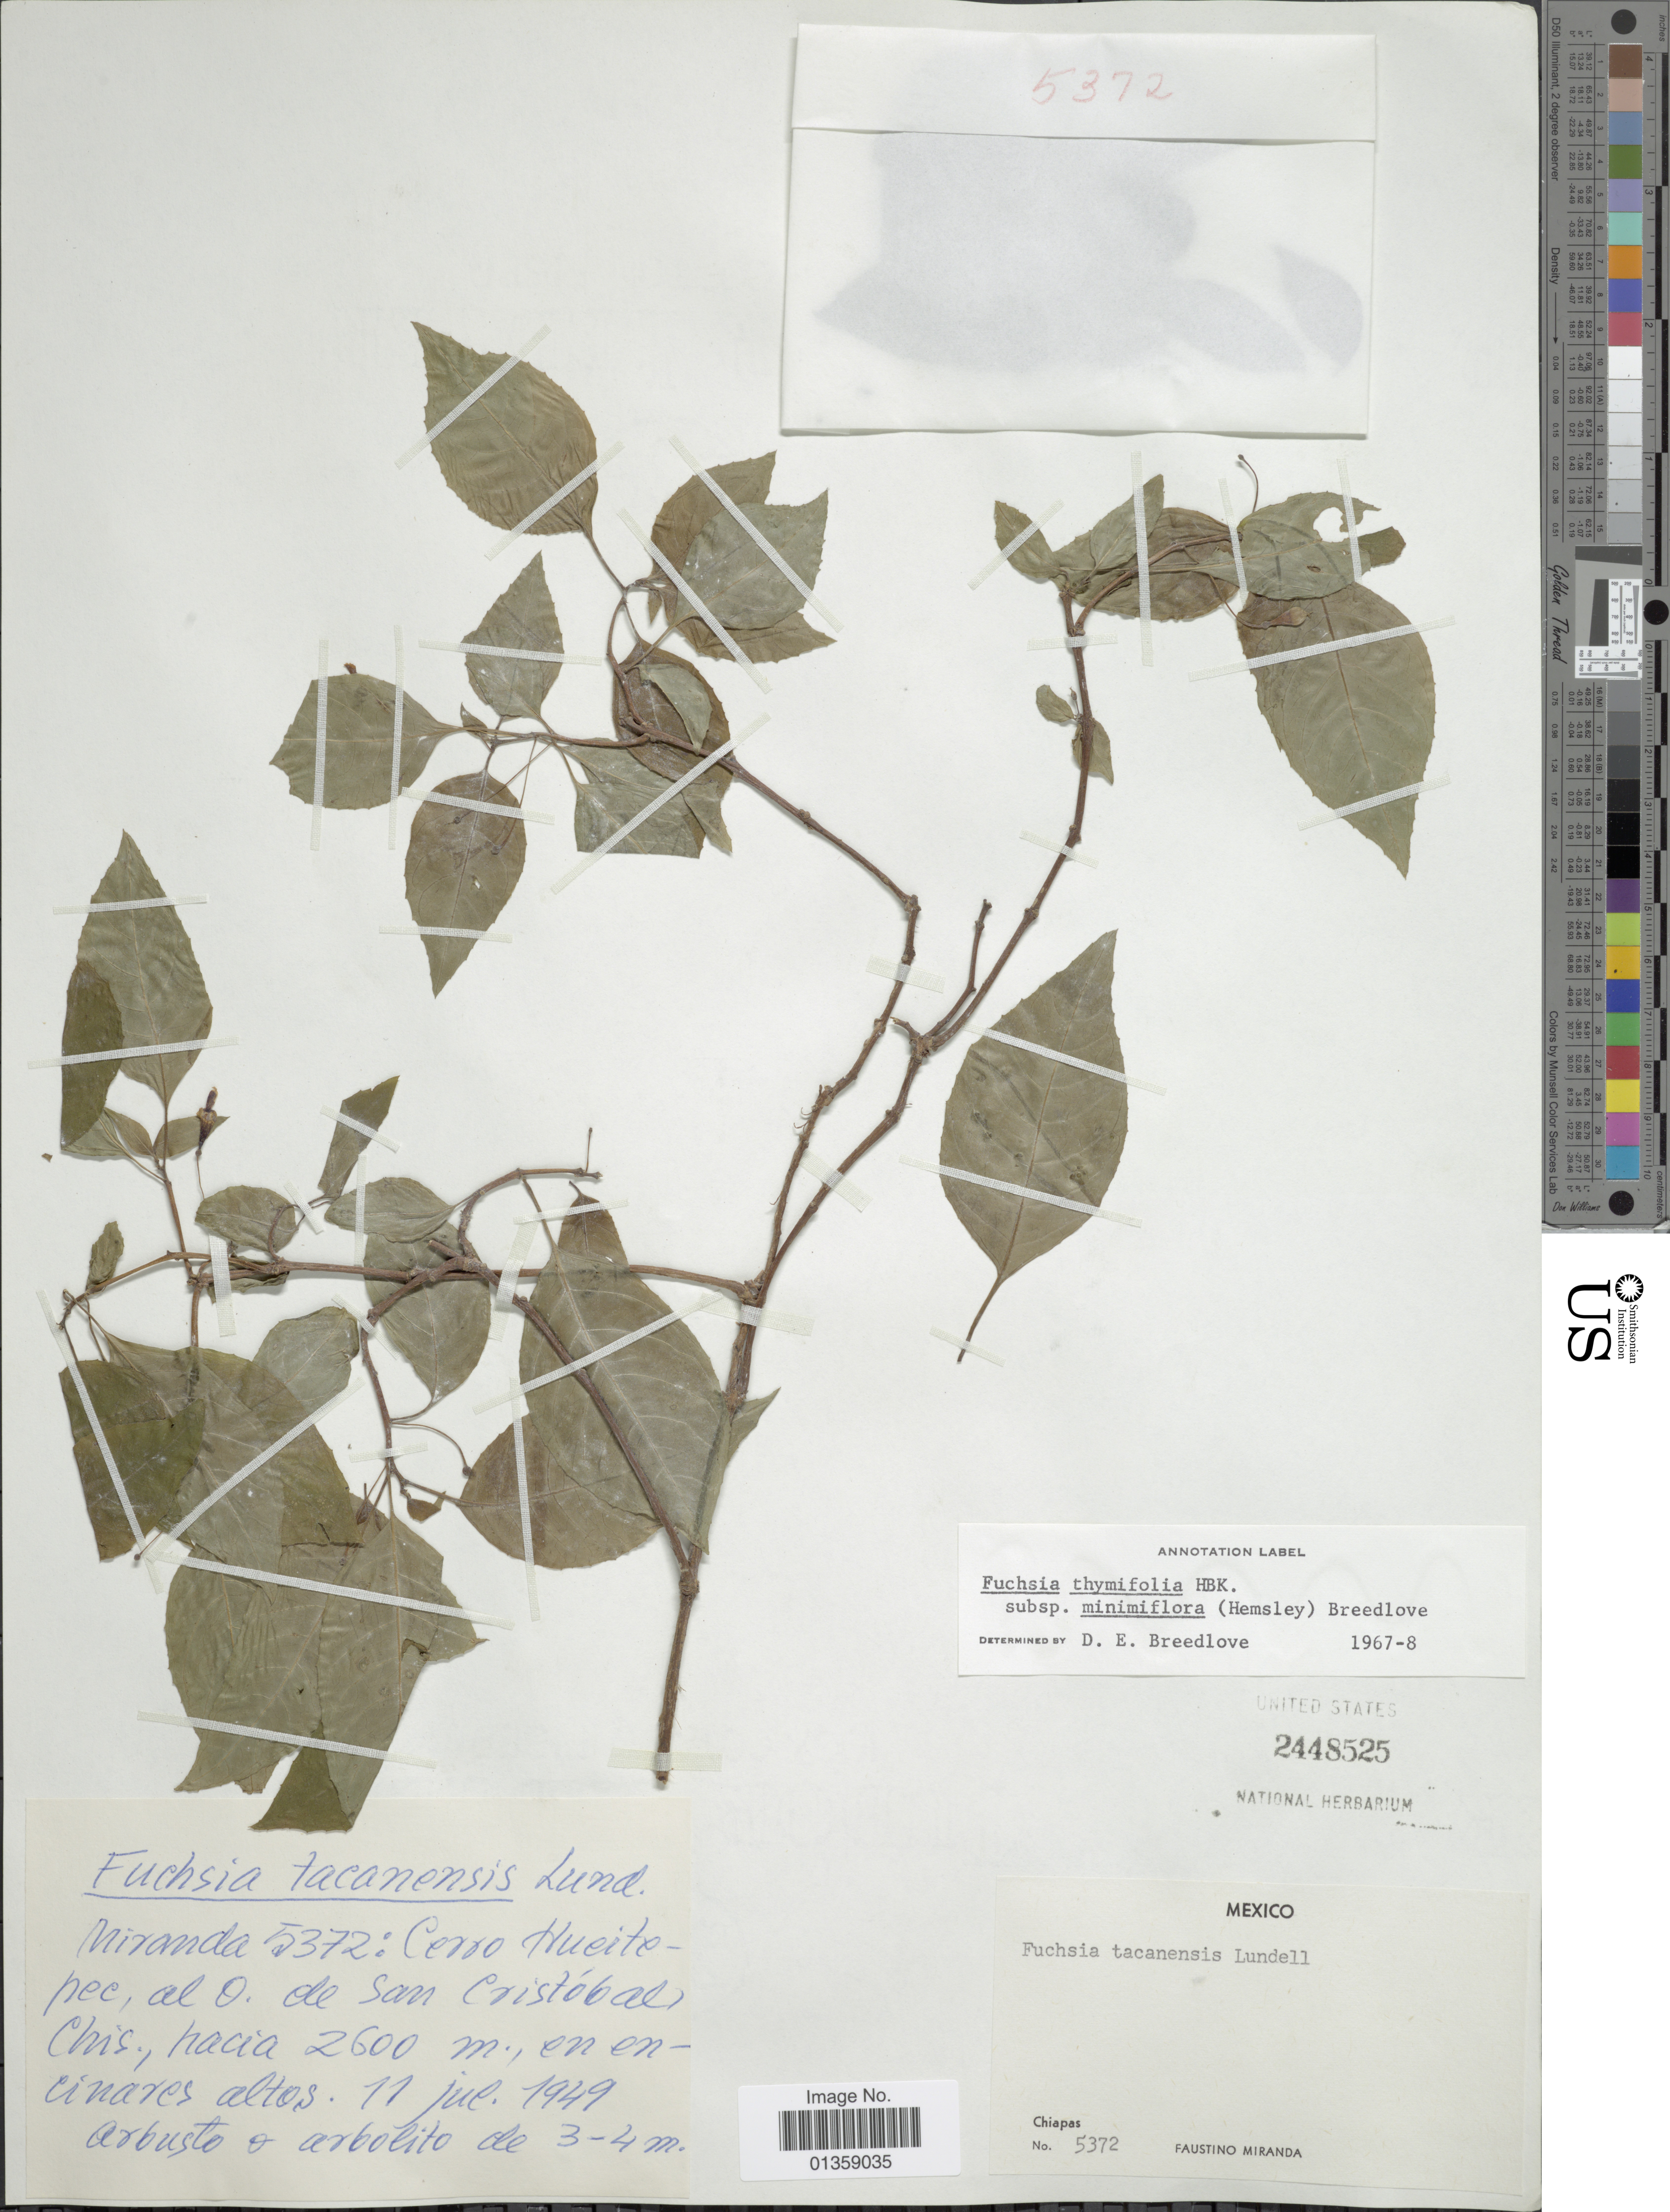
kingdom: Plantae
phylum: Tracheophyta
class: Magnoliopsida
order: Myrtales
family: Onagraceae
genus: Fuchsia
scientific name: Fuchsia thymifolia subsp. minimiflora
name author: (Hemsl.) Breedlove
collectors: F. Miranda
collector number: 5372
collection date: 1949-07-11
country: Mexico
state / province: Chiapas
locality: Cerro Hucitepec, al O. de San Cristóbal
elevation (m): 2600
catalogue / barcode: US 2448525